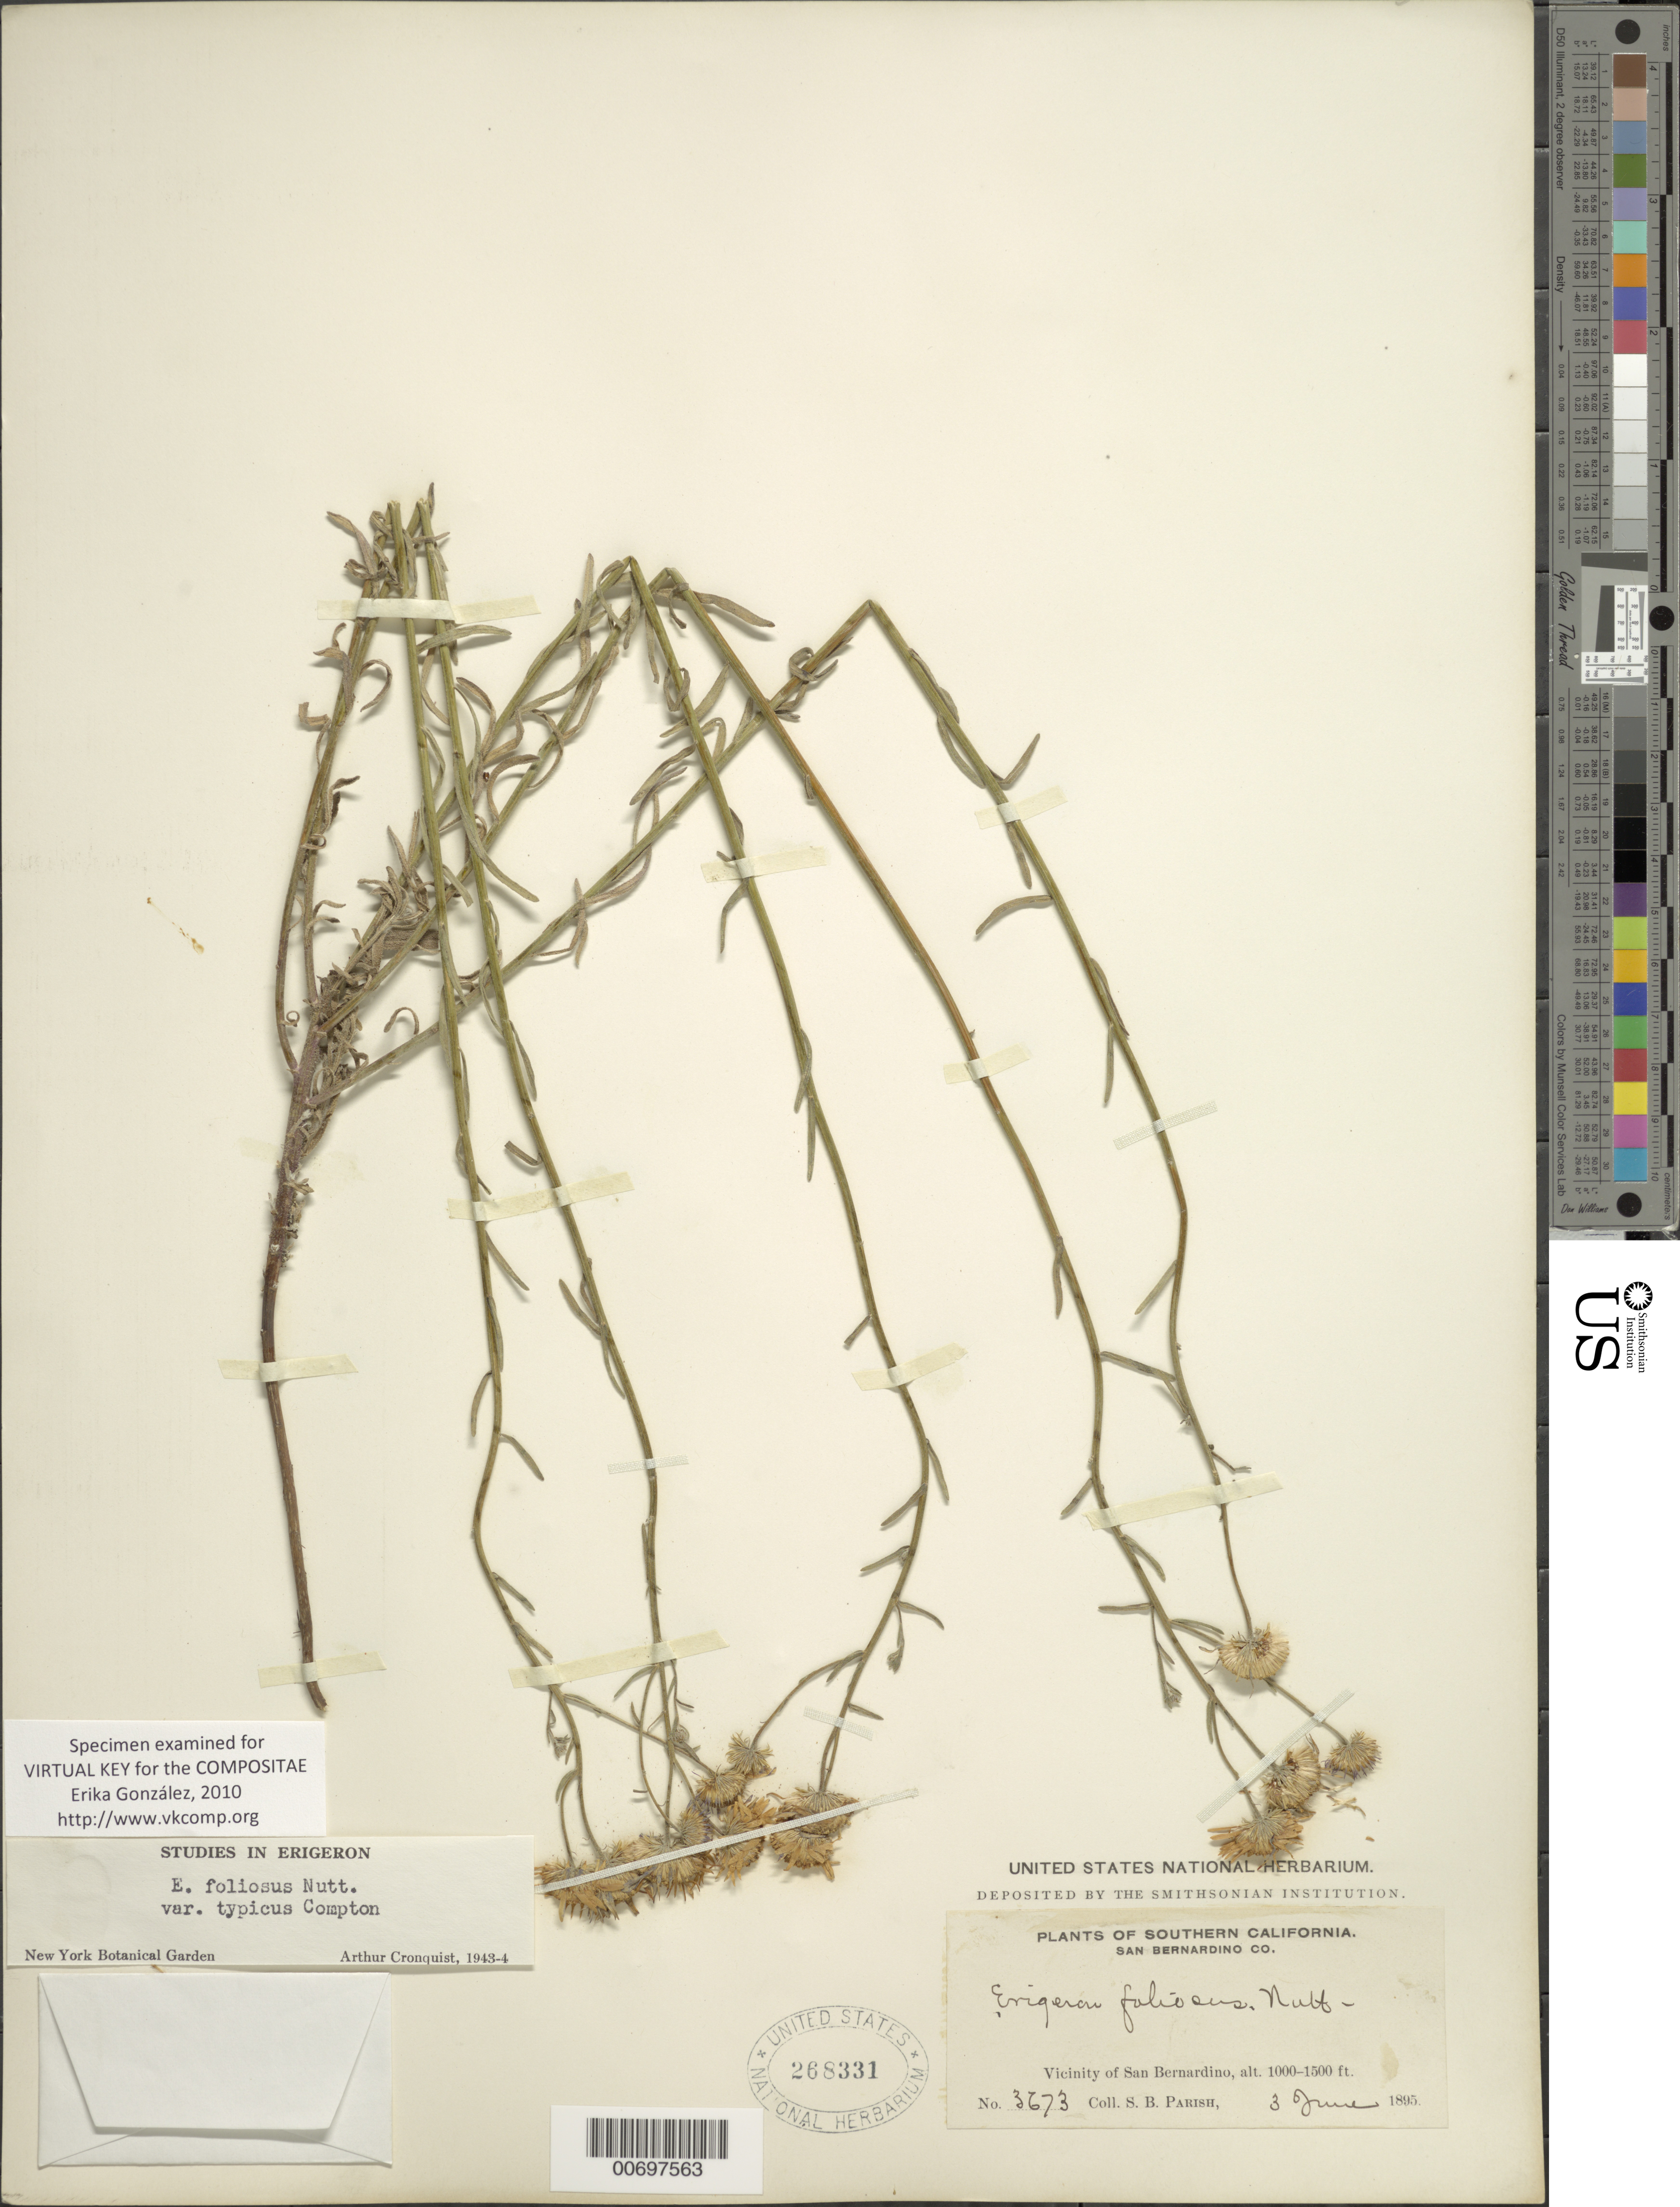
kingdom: Plantae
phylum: Tracheophyta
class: Magnoliopsida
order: Asterales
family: Asteraceae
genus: Erigeron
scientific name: Erigeron foliosus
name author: Nutt.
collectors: S. B. Parish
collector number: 3673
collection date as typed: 03 Jun 1895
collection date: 1895-06-03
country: United States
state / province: California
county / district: San Bernardino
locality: Vicinity of San Bernardino.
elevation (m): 305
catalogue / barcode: US 268331